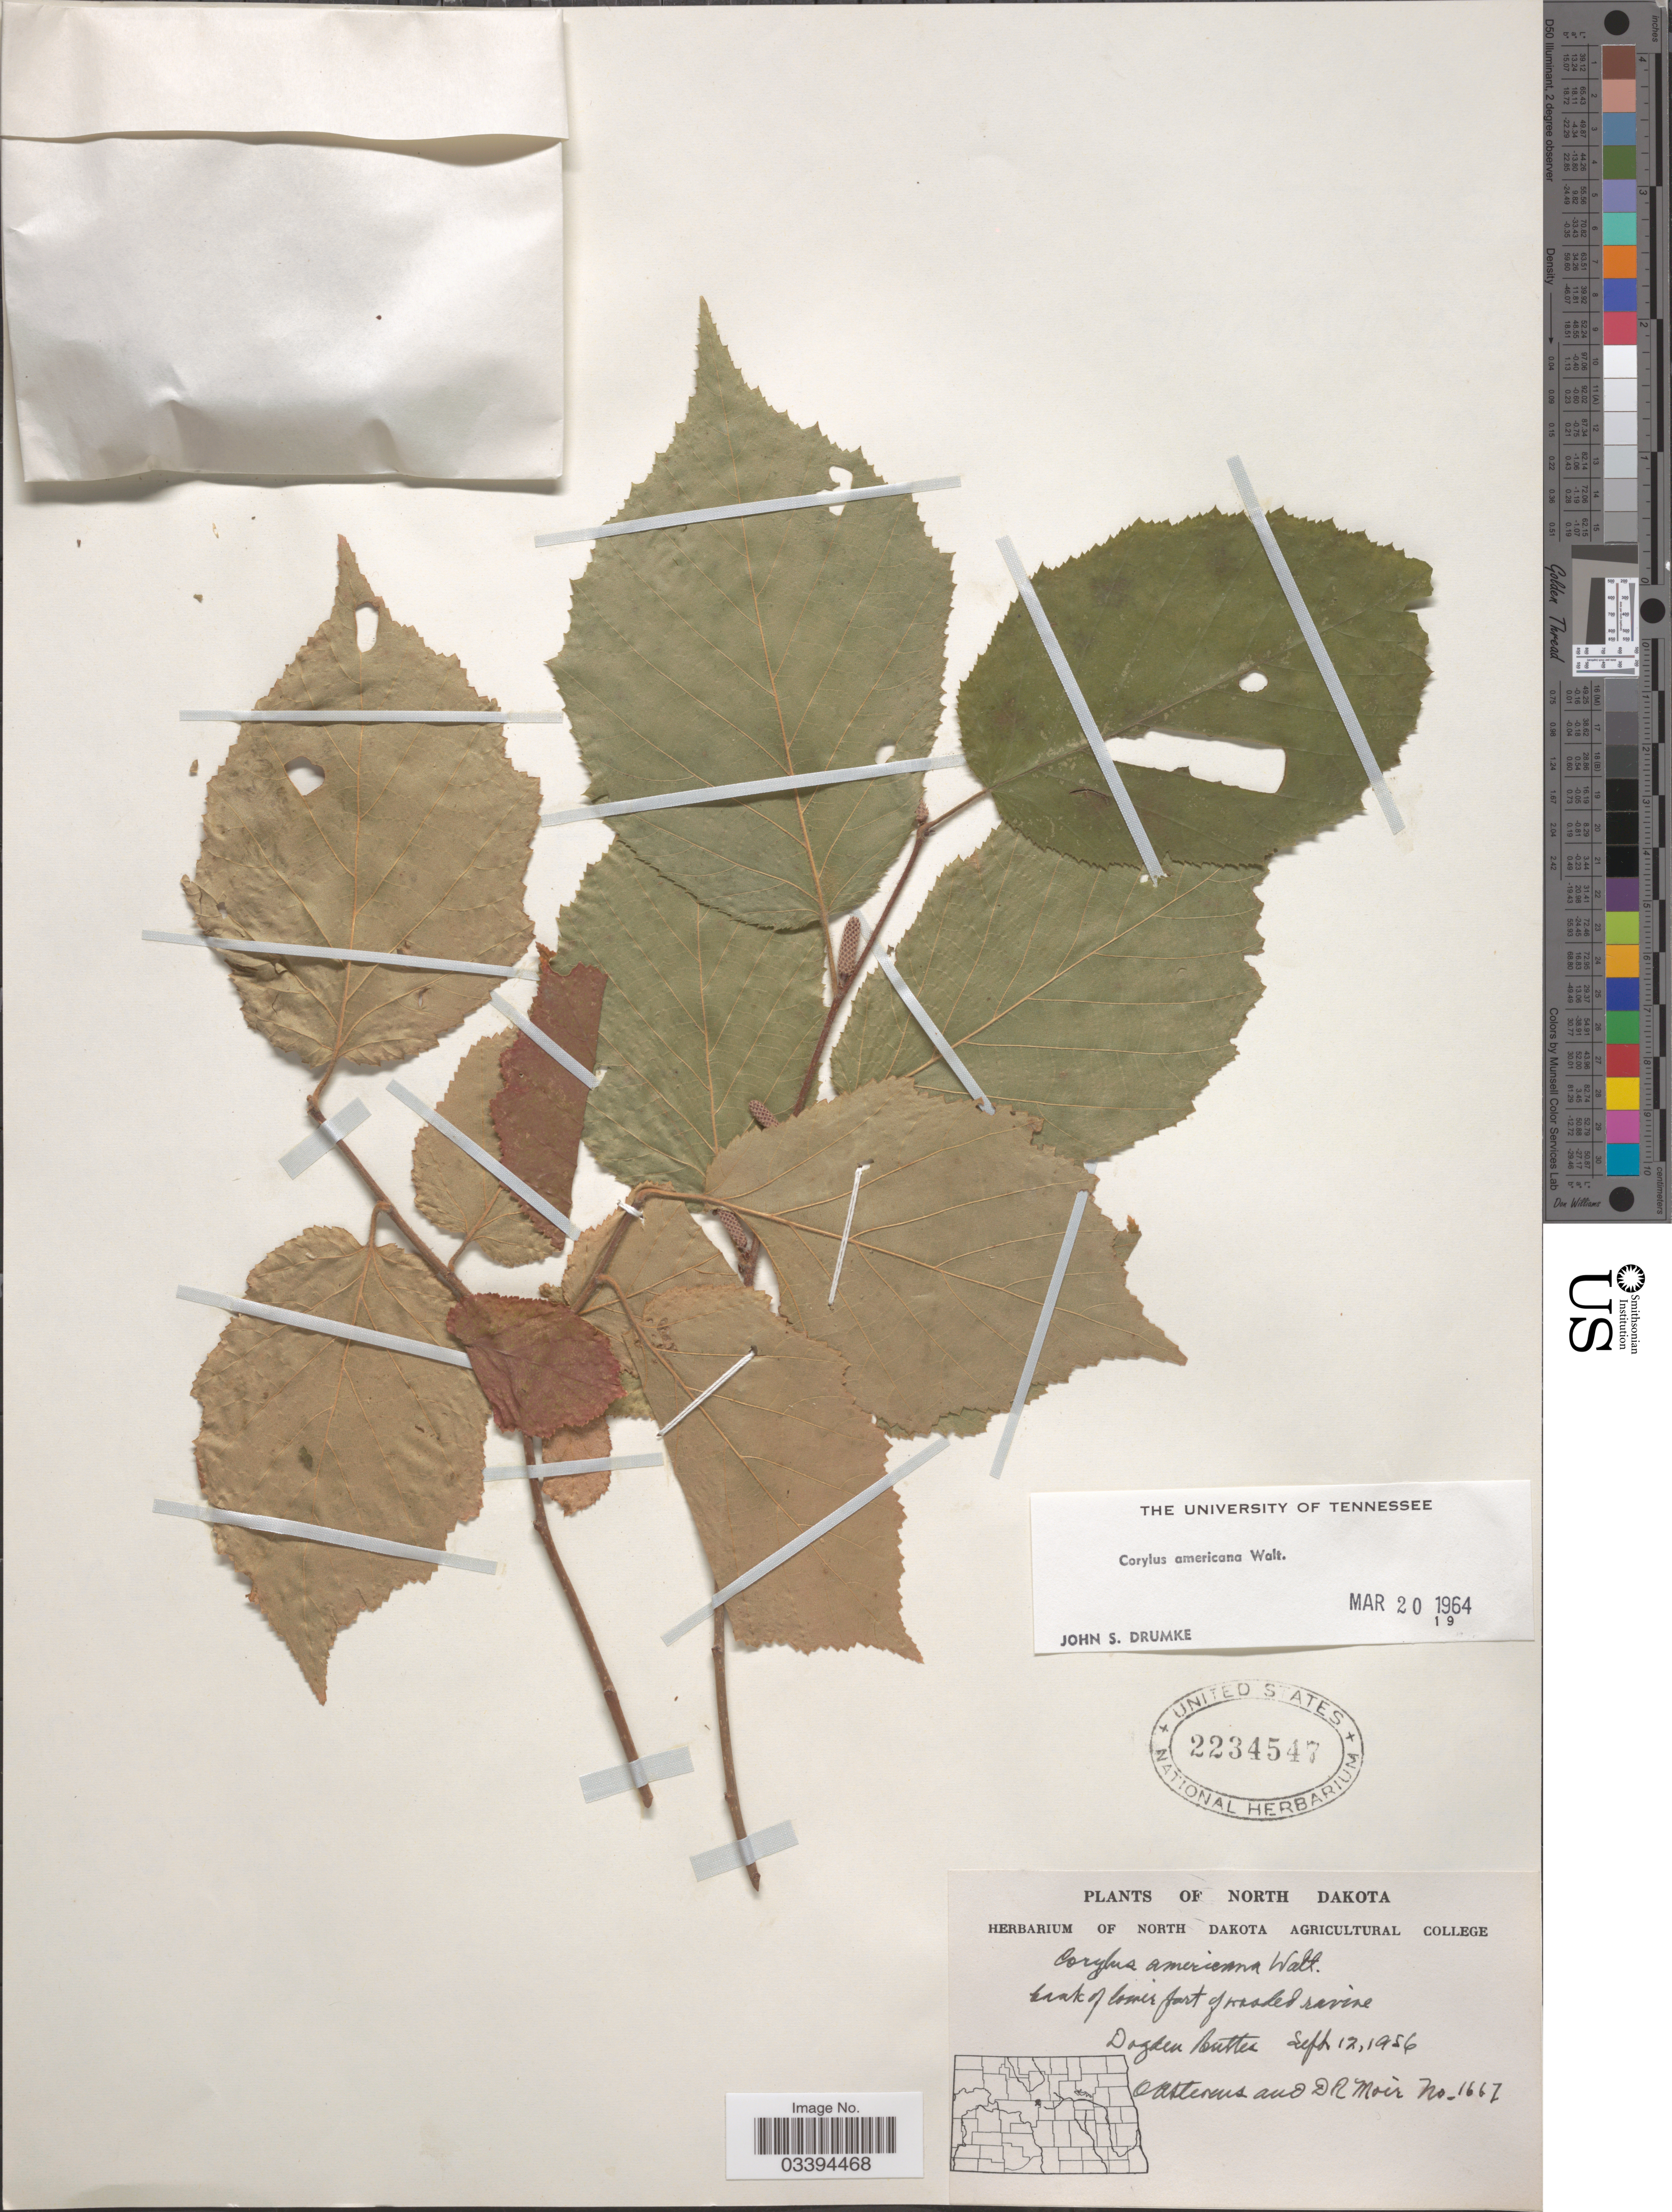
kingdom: Plantae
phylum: Tracheophyta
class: Magnoliopsida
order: Fagales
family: Betulaceae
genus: Corylus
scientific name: Corylus americana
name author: Walter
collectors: O. A. Stevens & D. Moir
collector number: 1667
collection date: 1956-09-12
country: United States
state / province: North Dakota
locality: Bank of lower forest of wooded ravine Dogden Butte.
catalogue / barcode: US 2234547